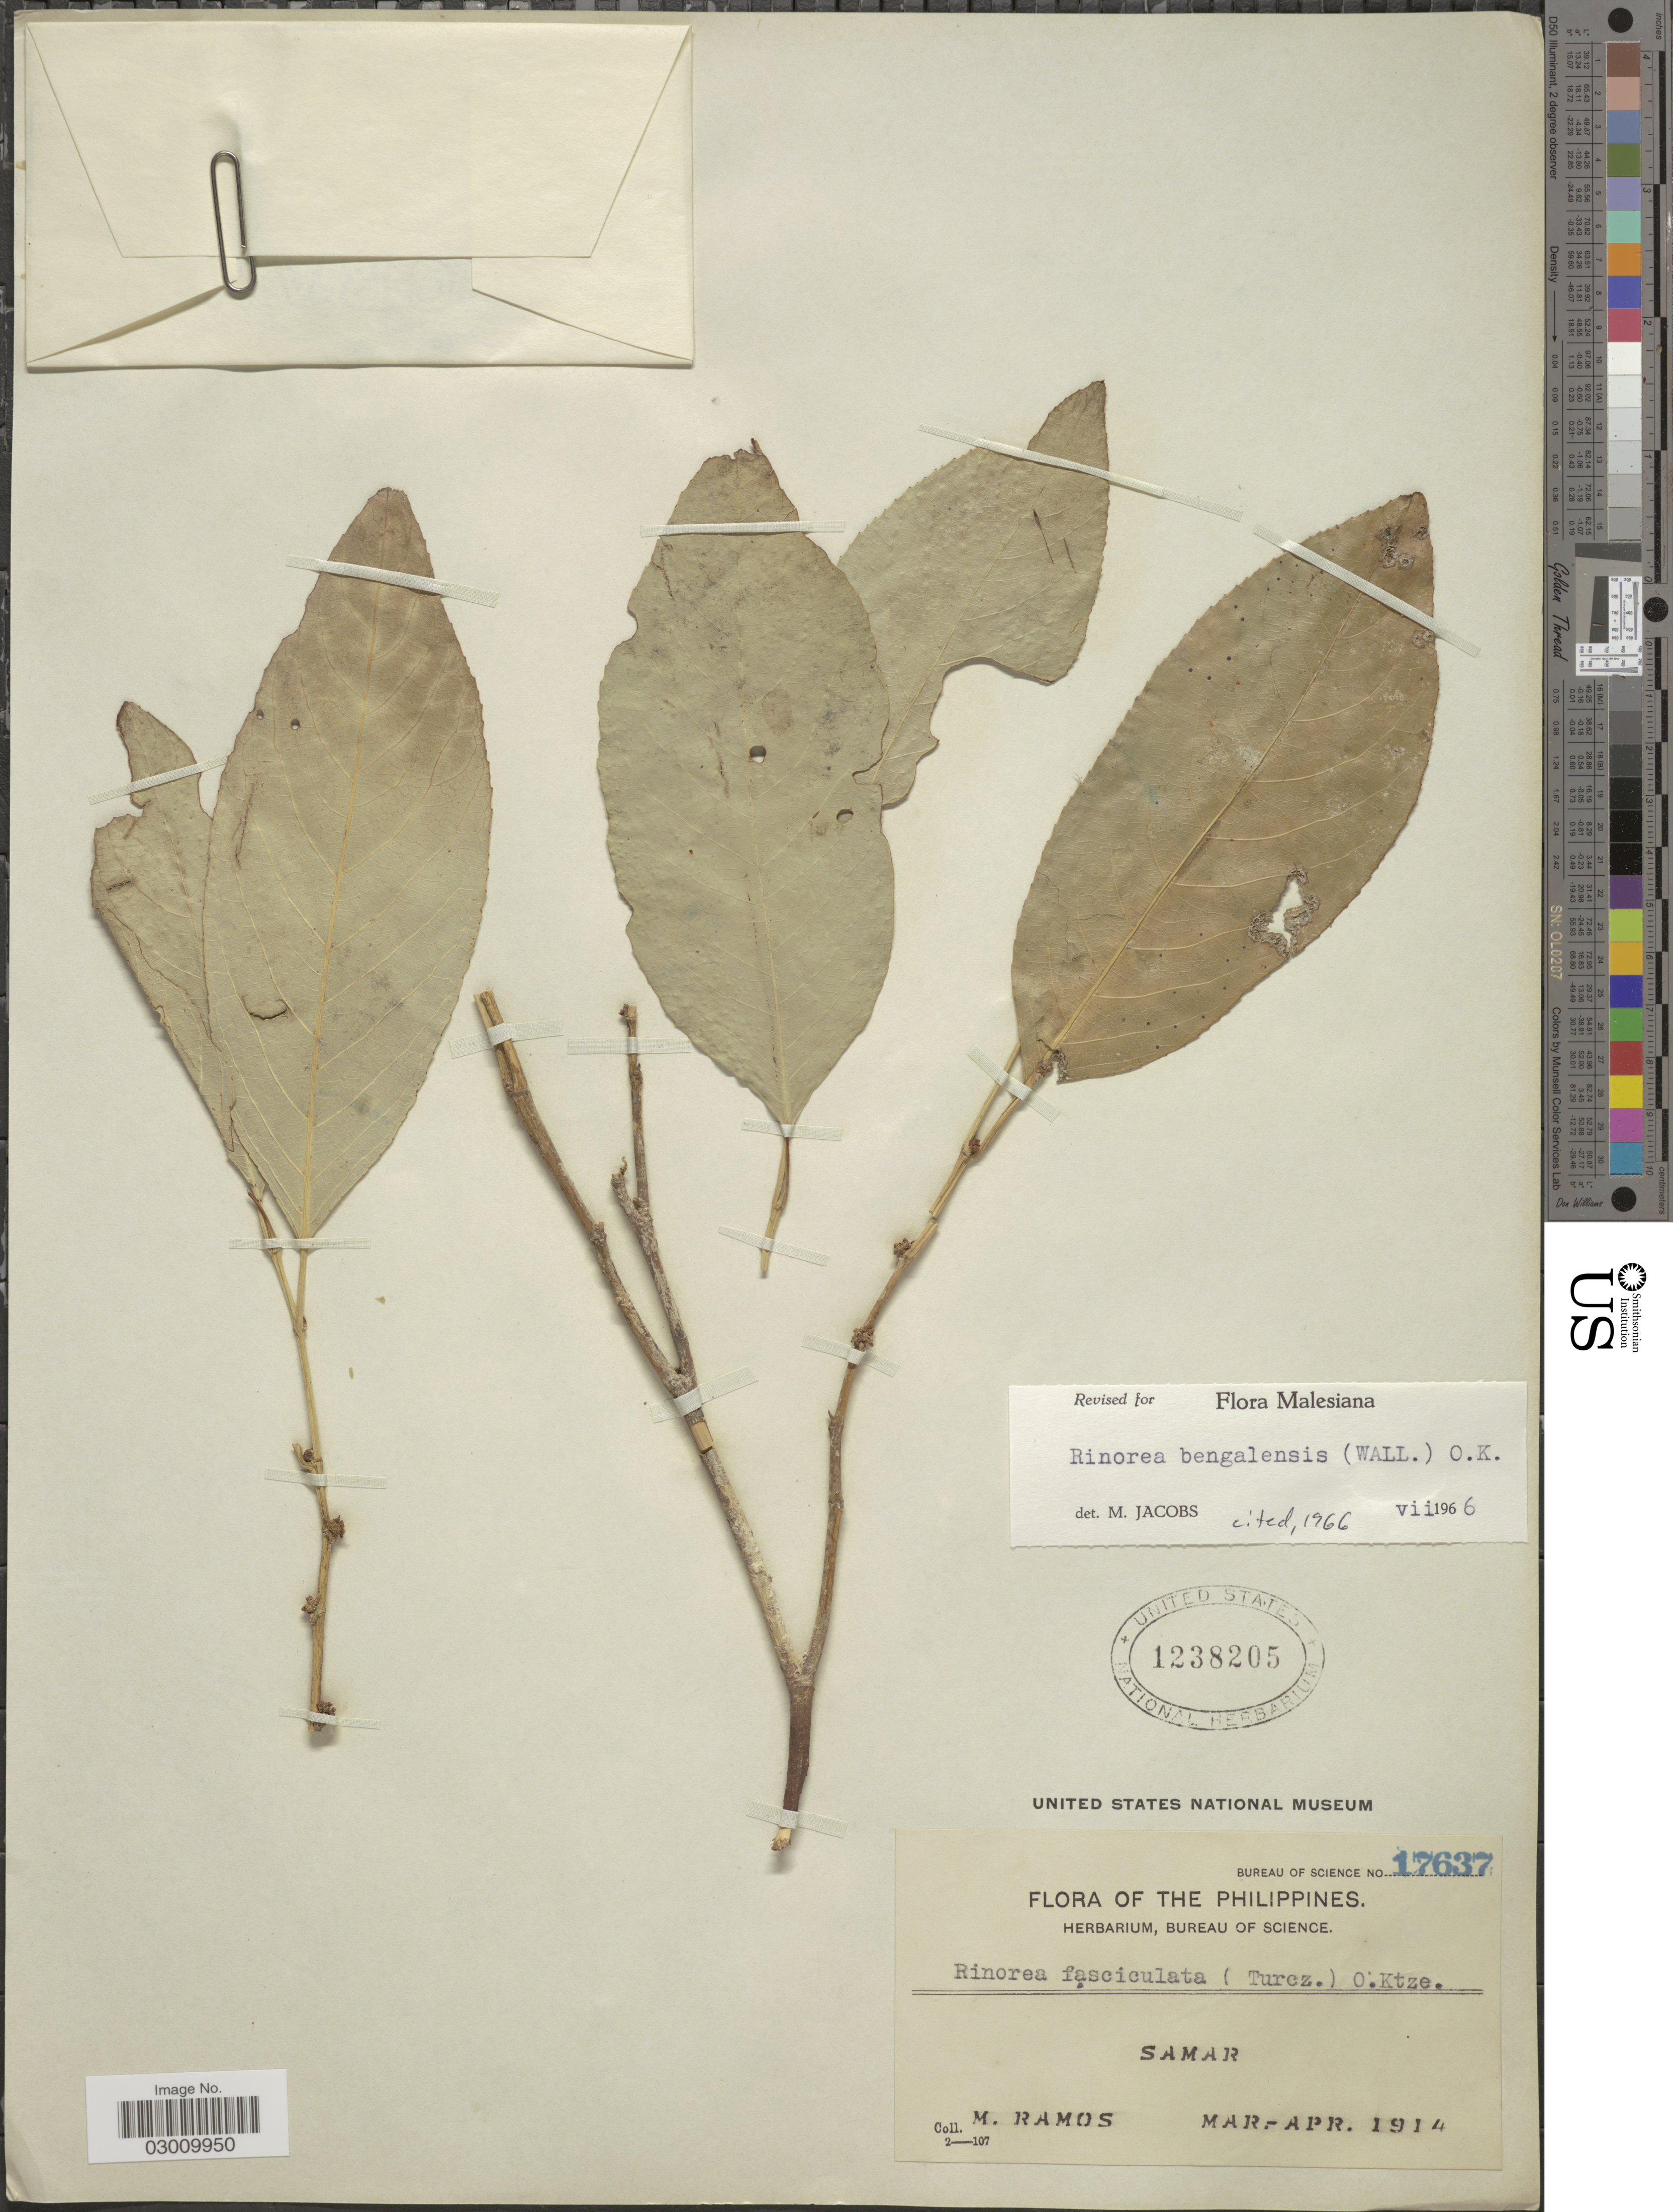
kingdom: Plantae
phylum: Tracheophyta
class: Magnoliopsida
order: Malpighiales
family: Violaceae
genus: Rinorea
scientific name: Rinorea bengalensis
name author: (Wall.) Kuntze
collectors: M. Ramos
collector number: Bureau of Science 17637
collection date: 1914-03/1914-04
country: Philippines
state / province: Eastern Visayas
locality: Samar.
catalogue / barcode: US 1238205